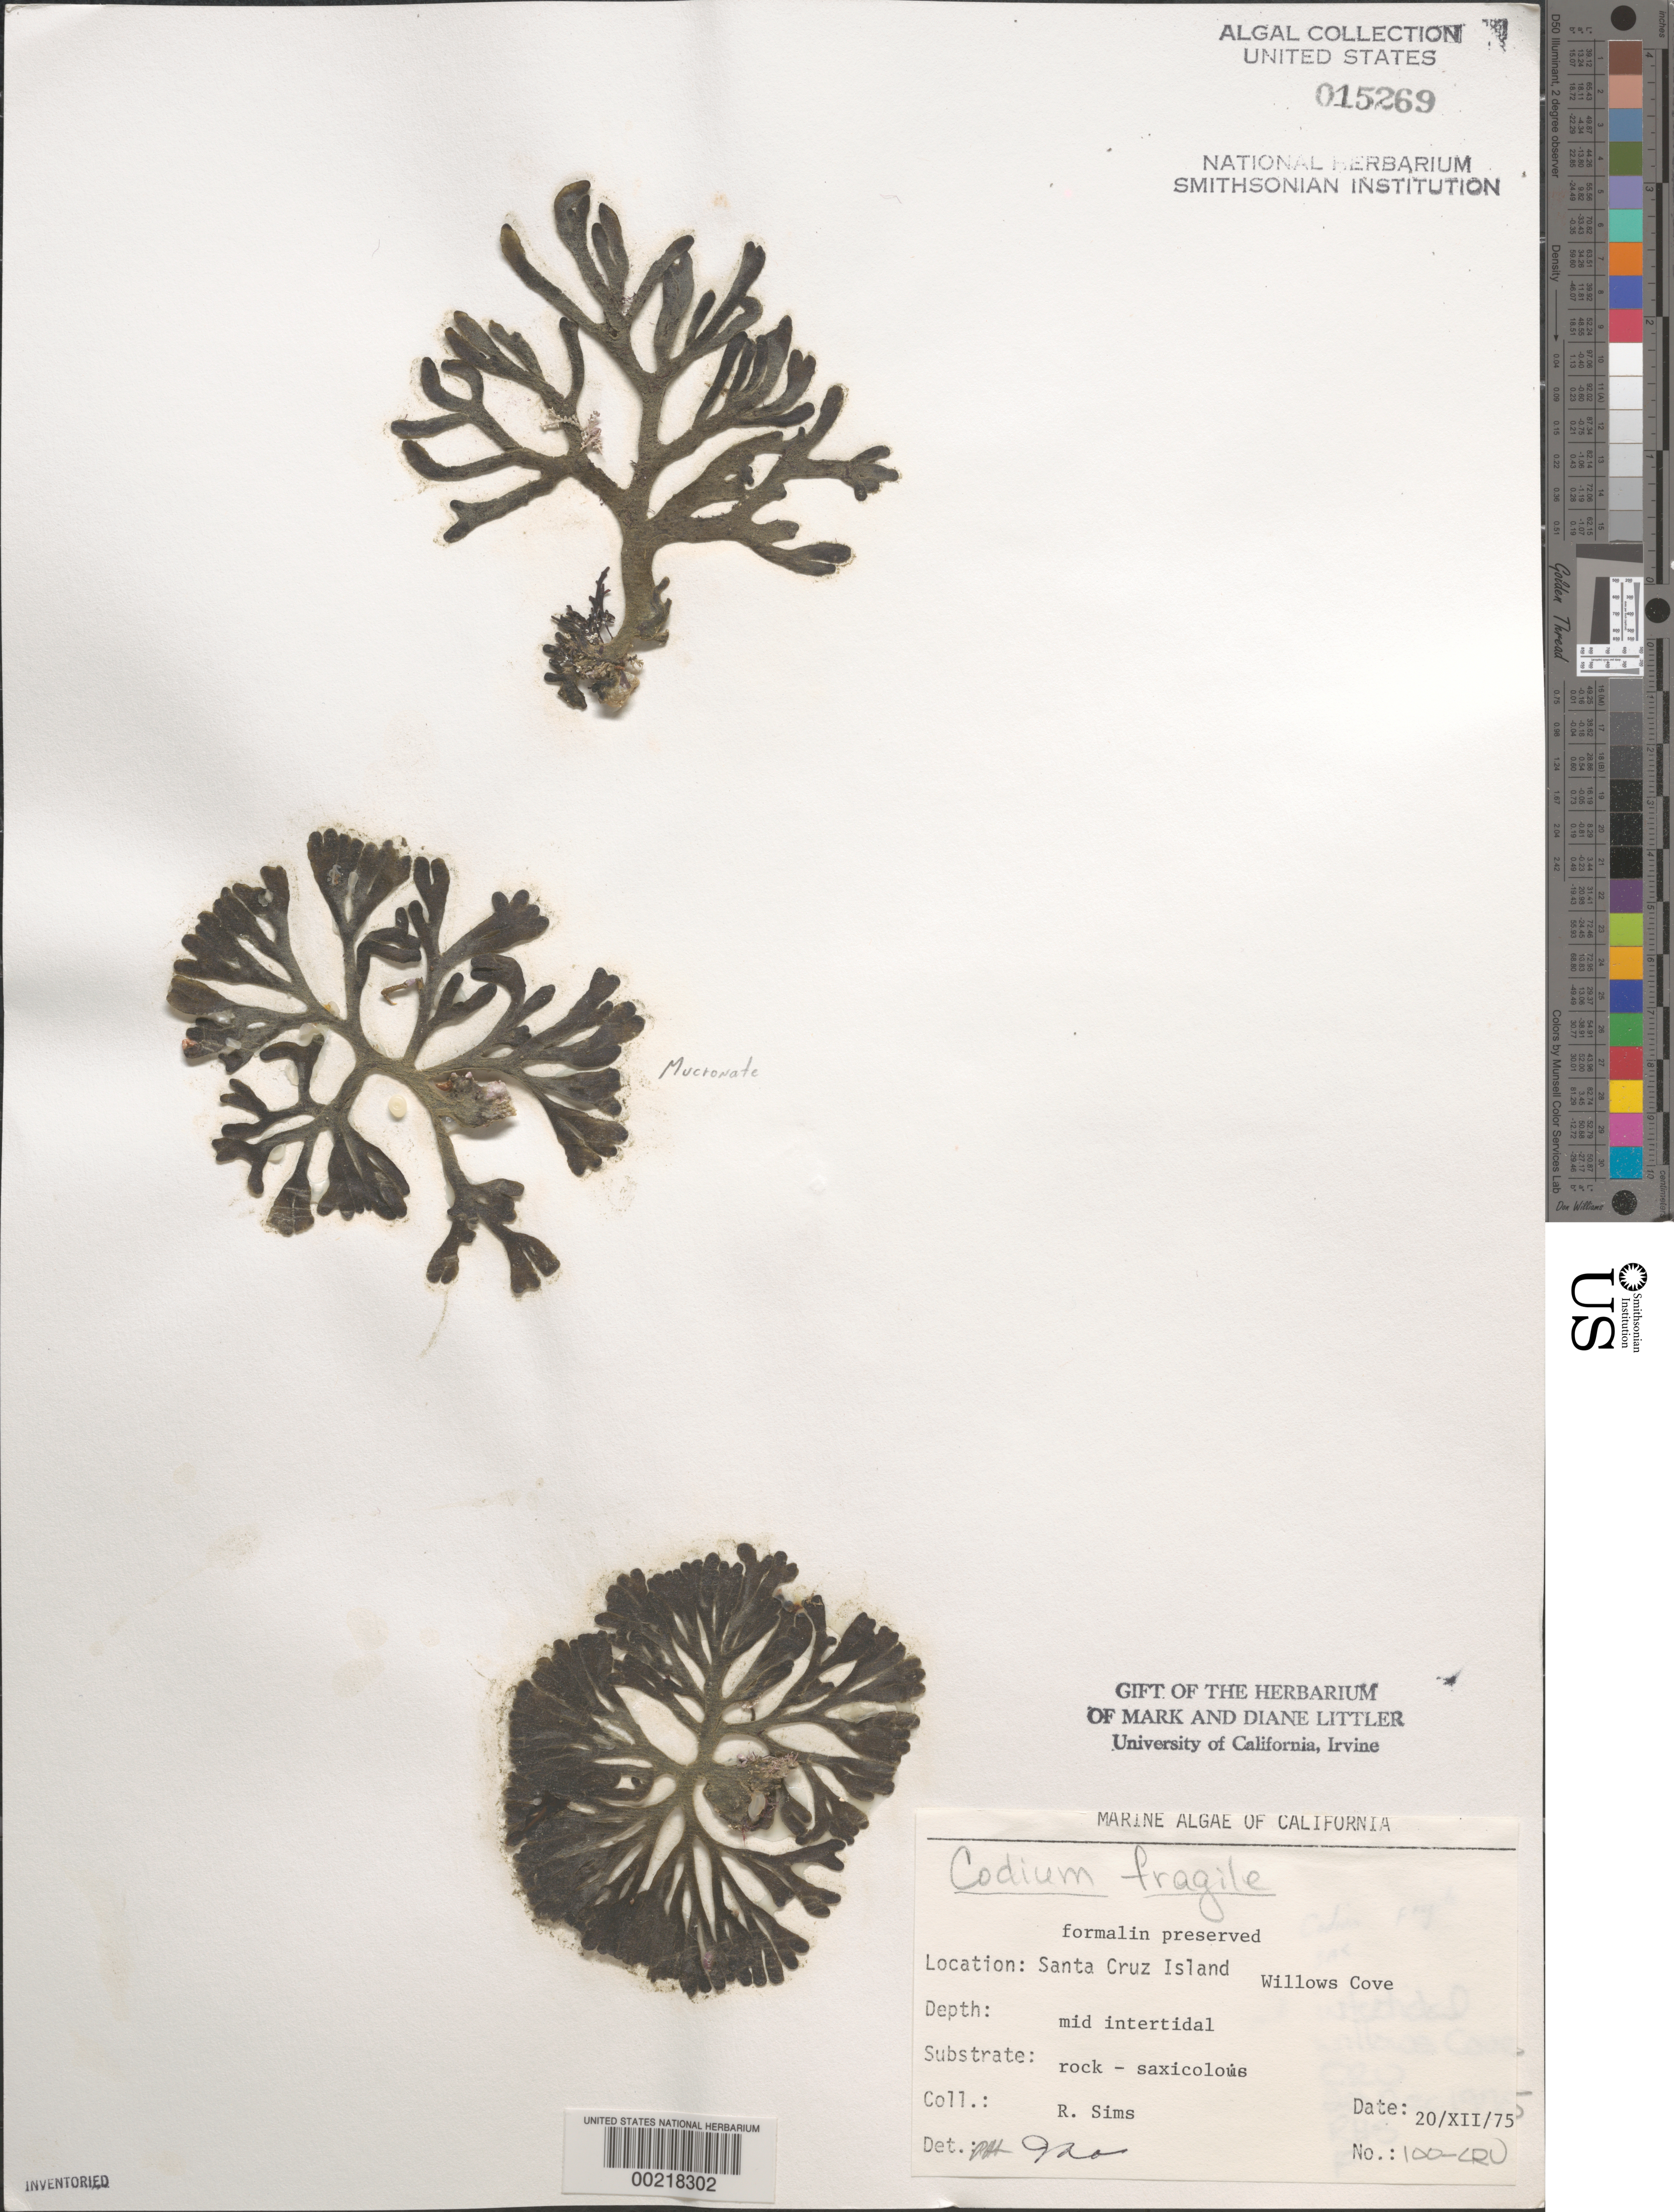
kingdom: Plantae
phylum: Chlorophyta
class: Ulvophyceae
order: Bryopsidales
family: Codiaceae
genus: Codium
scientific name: Codium fragile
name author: (Suringar) P. Hariot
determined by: Sims, Robert H.; Abbott, Isabella A.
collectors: R. H. Sims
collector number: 100-cru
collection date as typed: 20 Dec 1975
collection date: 1975-12-20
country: United States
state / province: California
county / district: Santa Barbara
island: Santa Cruz Island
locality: Willows Cove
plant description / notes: BLM-SOCALBIGHT Rocky Intertidal Survey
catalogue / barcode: US 15269